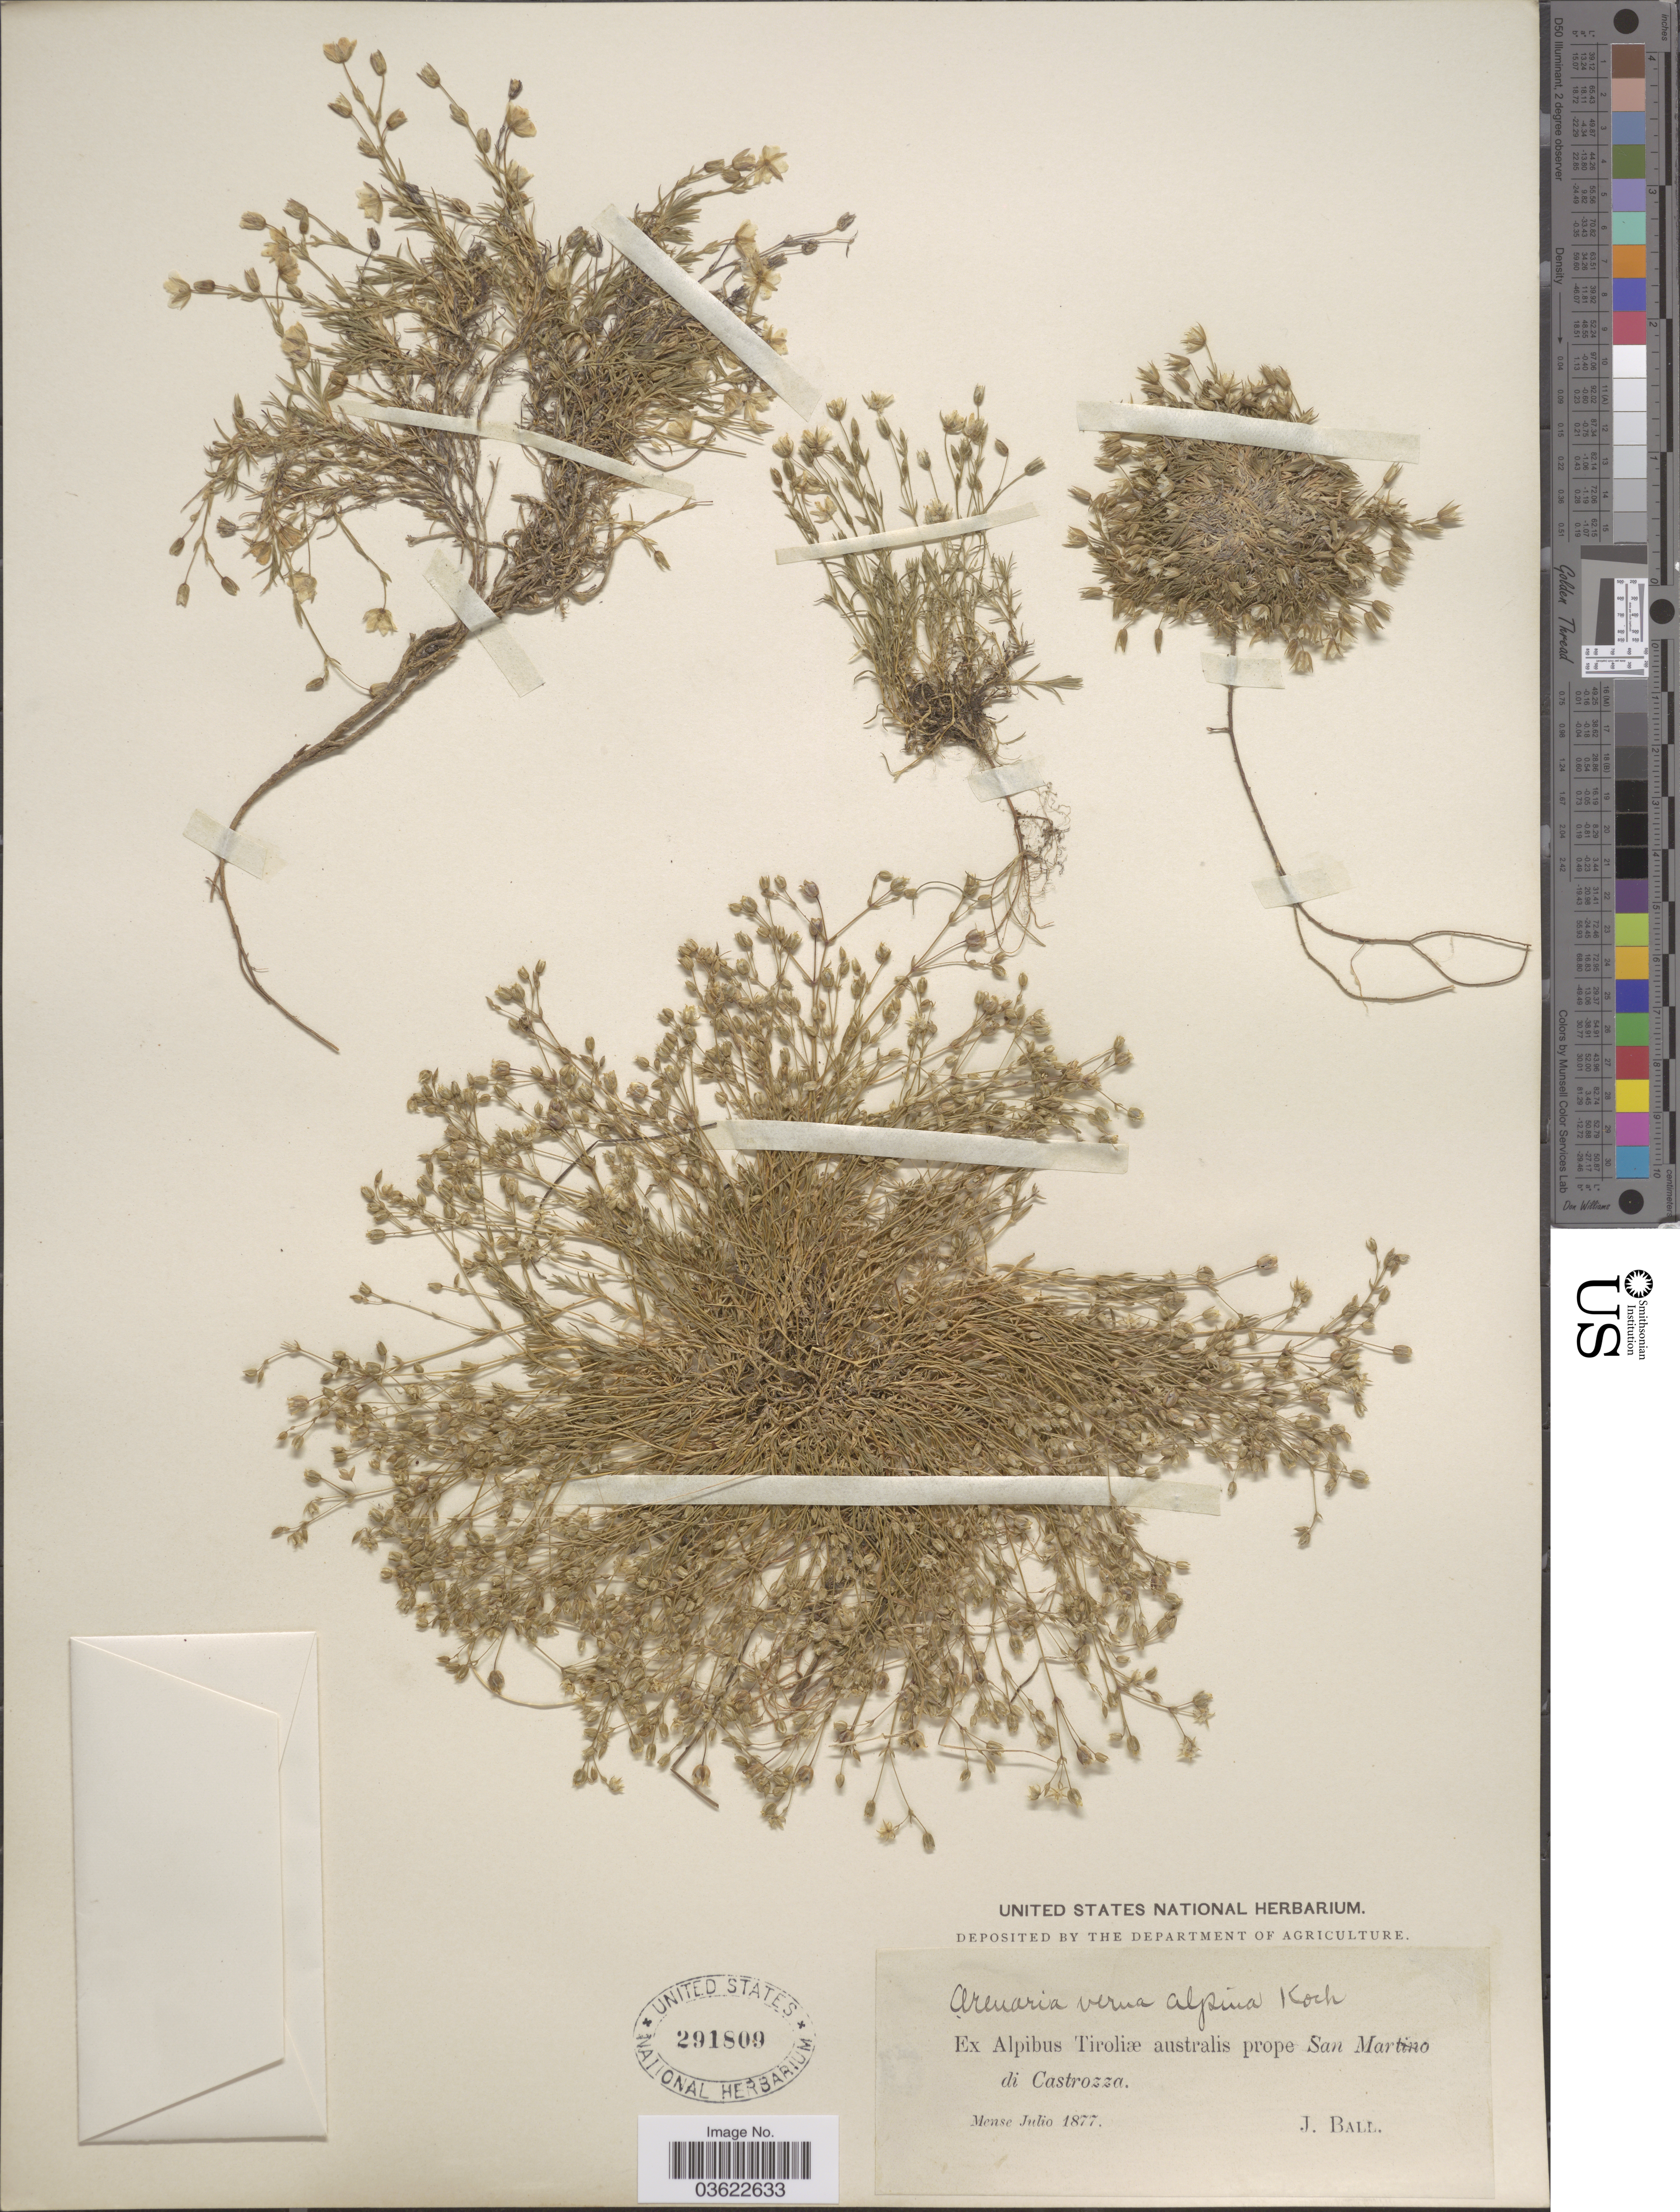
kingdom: Plantae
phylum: Tracheophyta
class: Magnoliopsida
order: Caryophyllales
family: Caryophyllaceae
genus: Arenaria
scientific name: Arenaria verna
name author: L.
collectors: J. Ball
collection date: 1877-07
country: Italy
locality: Ex Alpibus Tiroliæ australis prope San Martino di Castrozza.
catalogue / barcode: US 291809